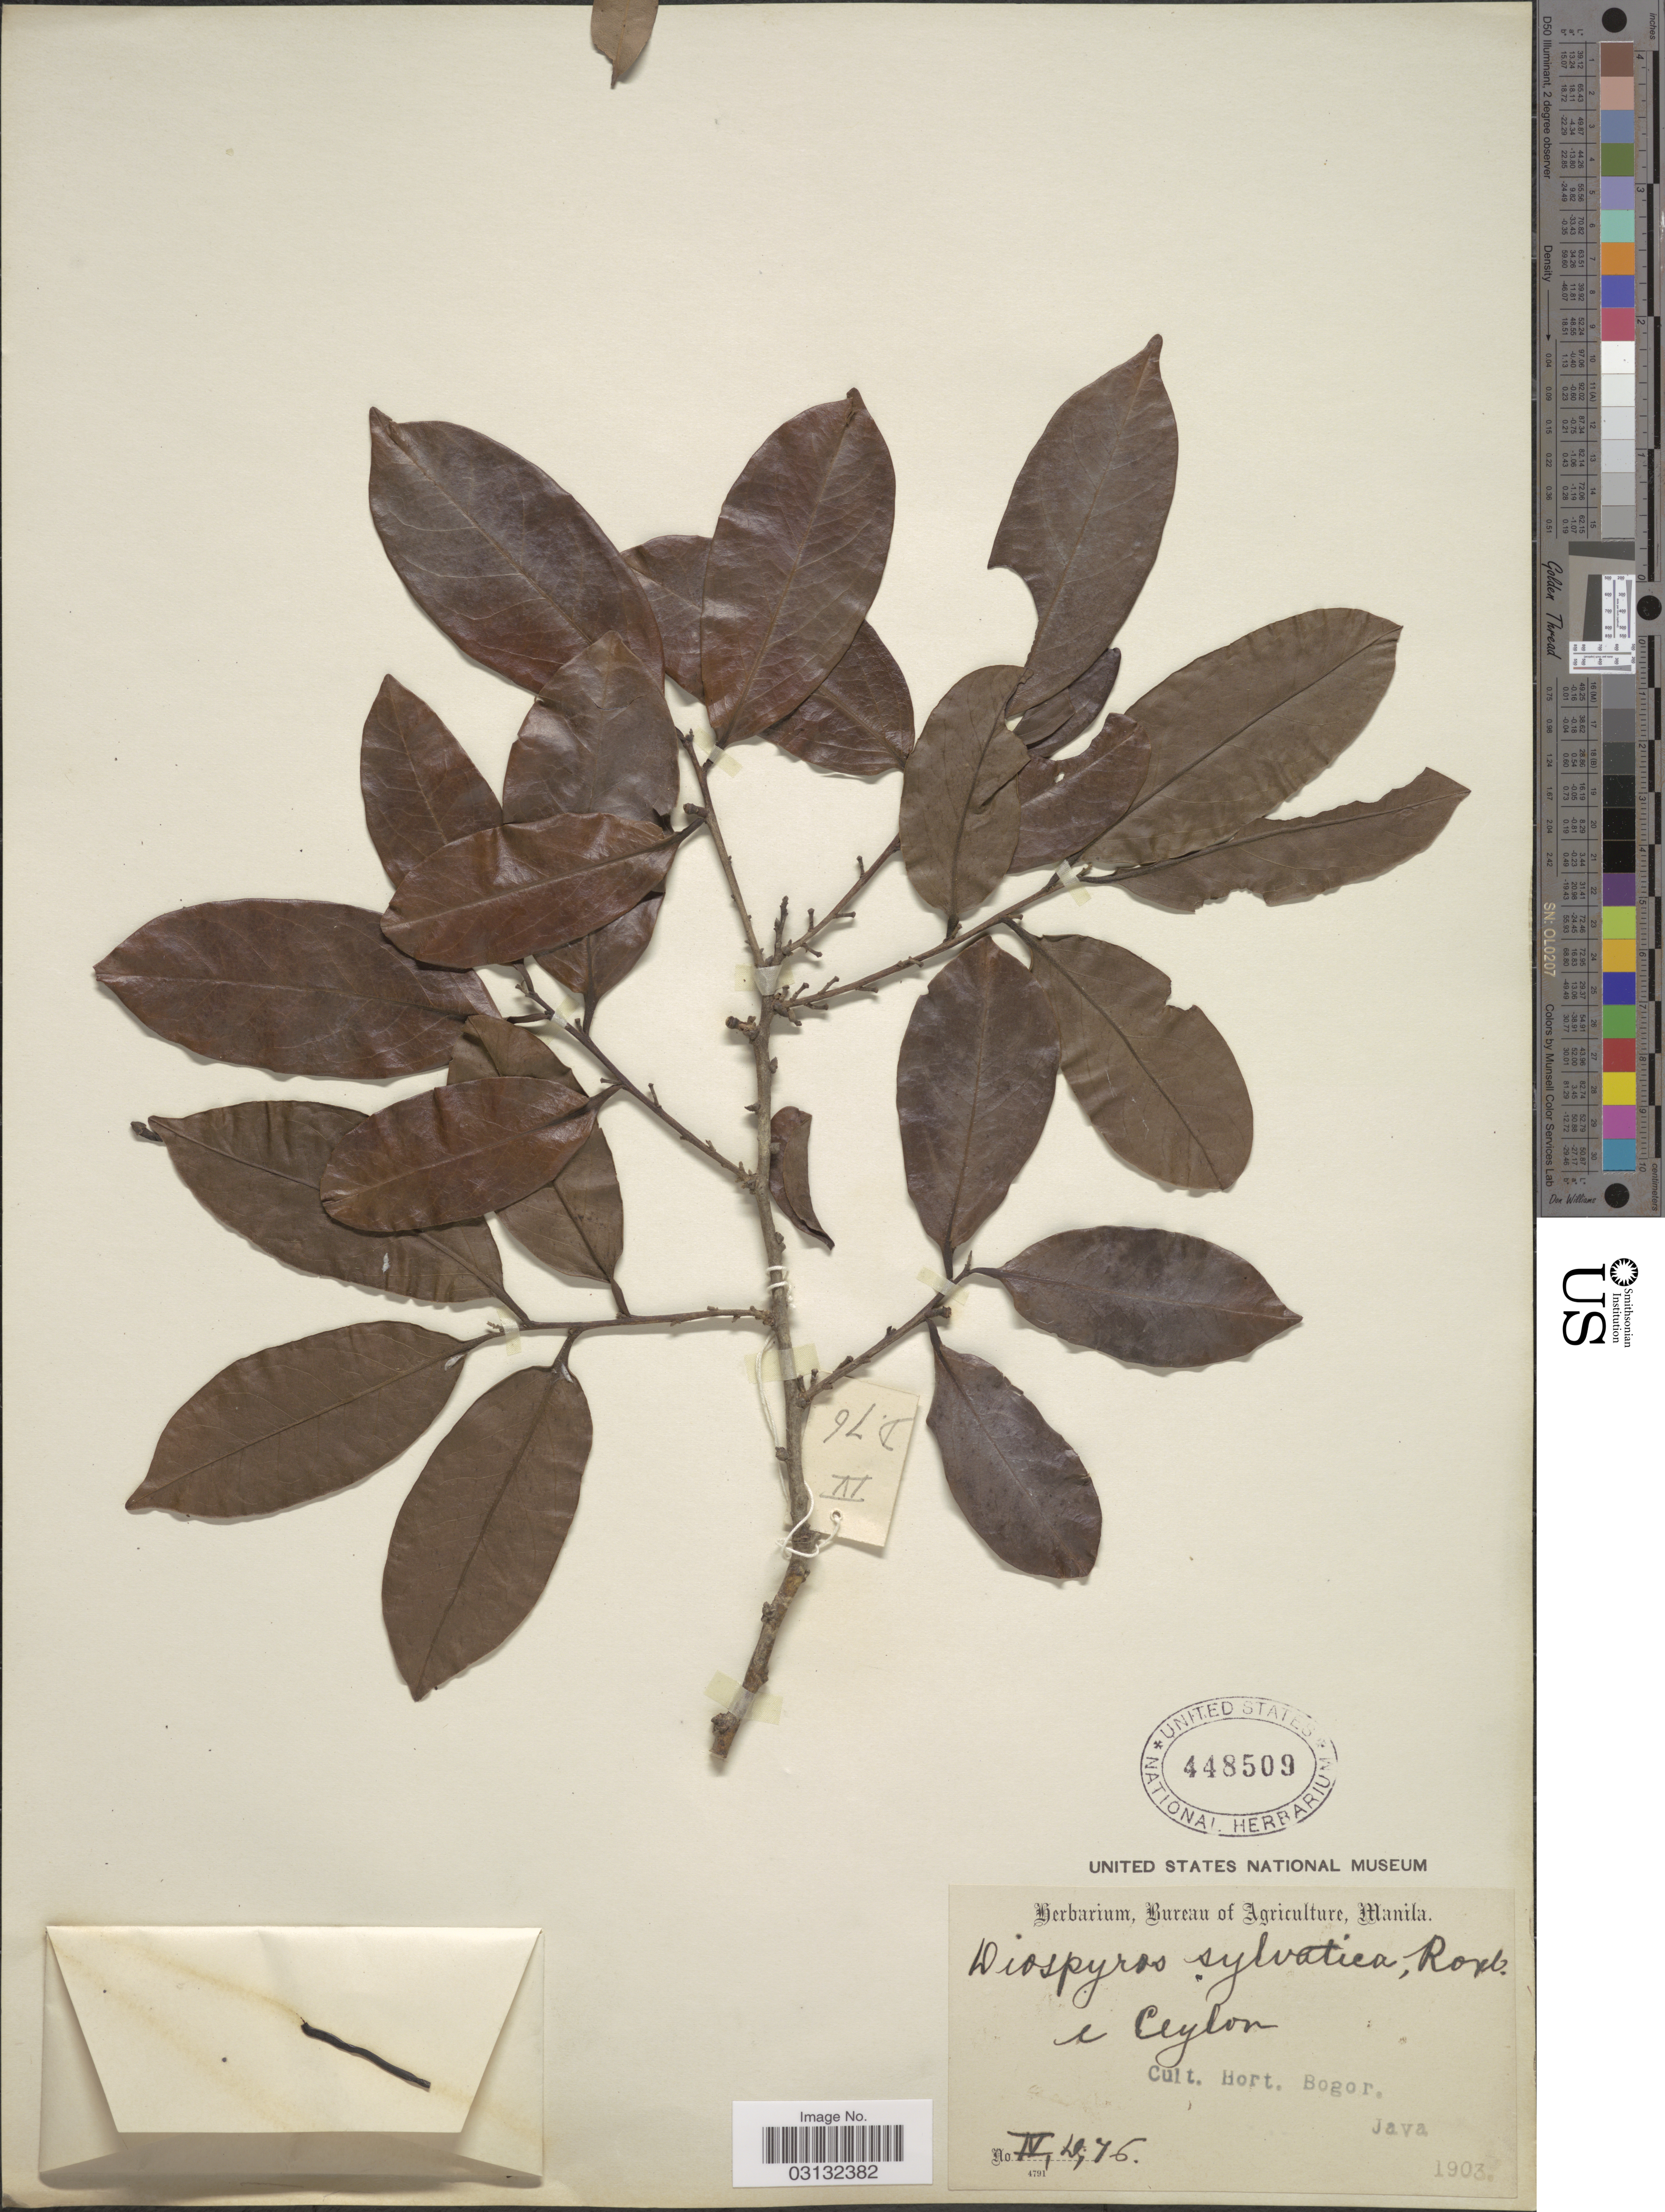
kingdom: Plantae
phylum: Tracheophyta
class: Magnoliopsida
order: Ericales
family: Ebenaceae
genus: Diospyros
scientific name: Diospyros sylvatica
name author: Roxb.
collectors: ex Herb. Bur. Agric. Manila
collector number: IV,D,76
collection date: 1903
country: Indonesia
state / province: Java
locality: Cult. Hort. Bogor.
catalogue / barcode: US 448509